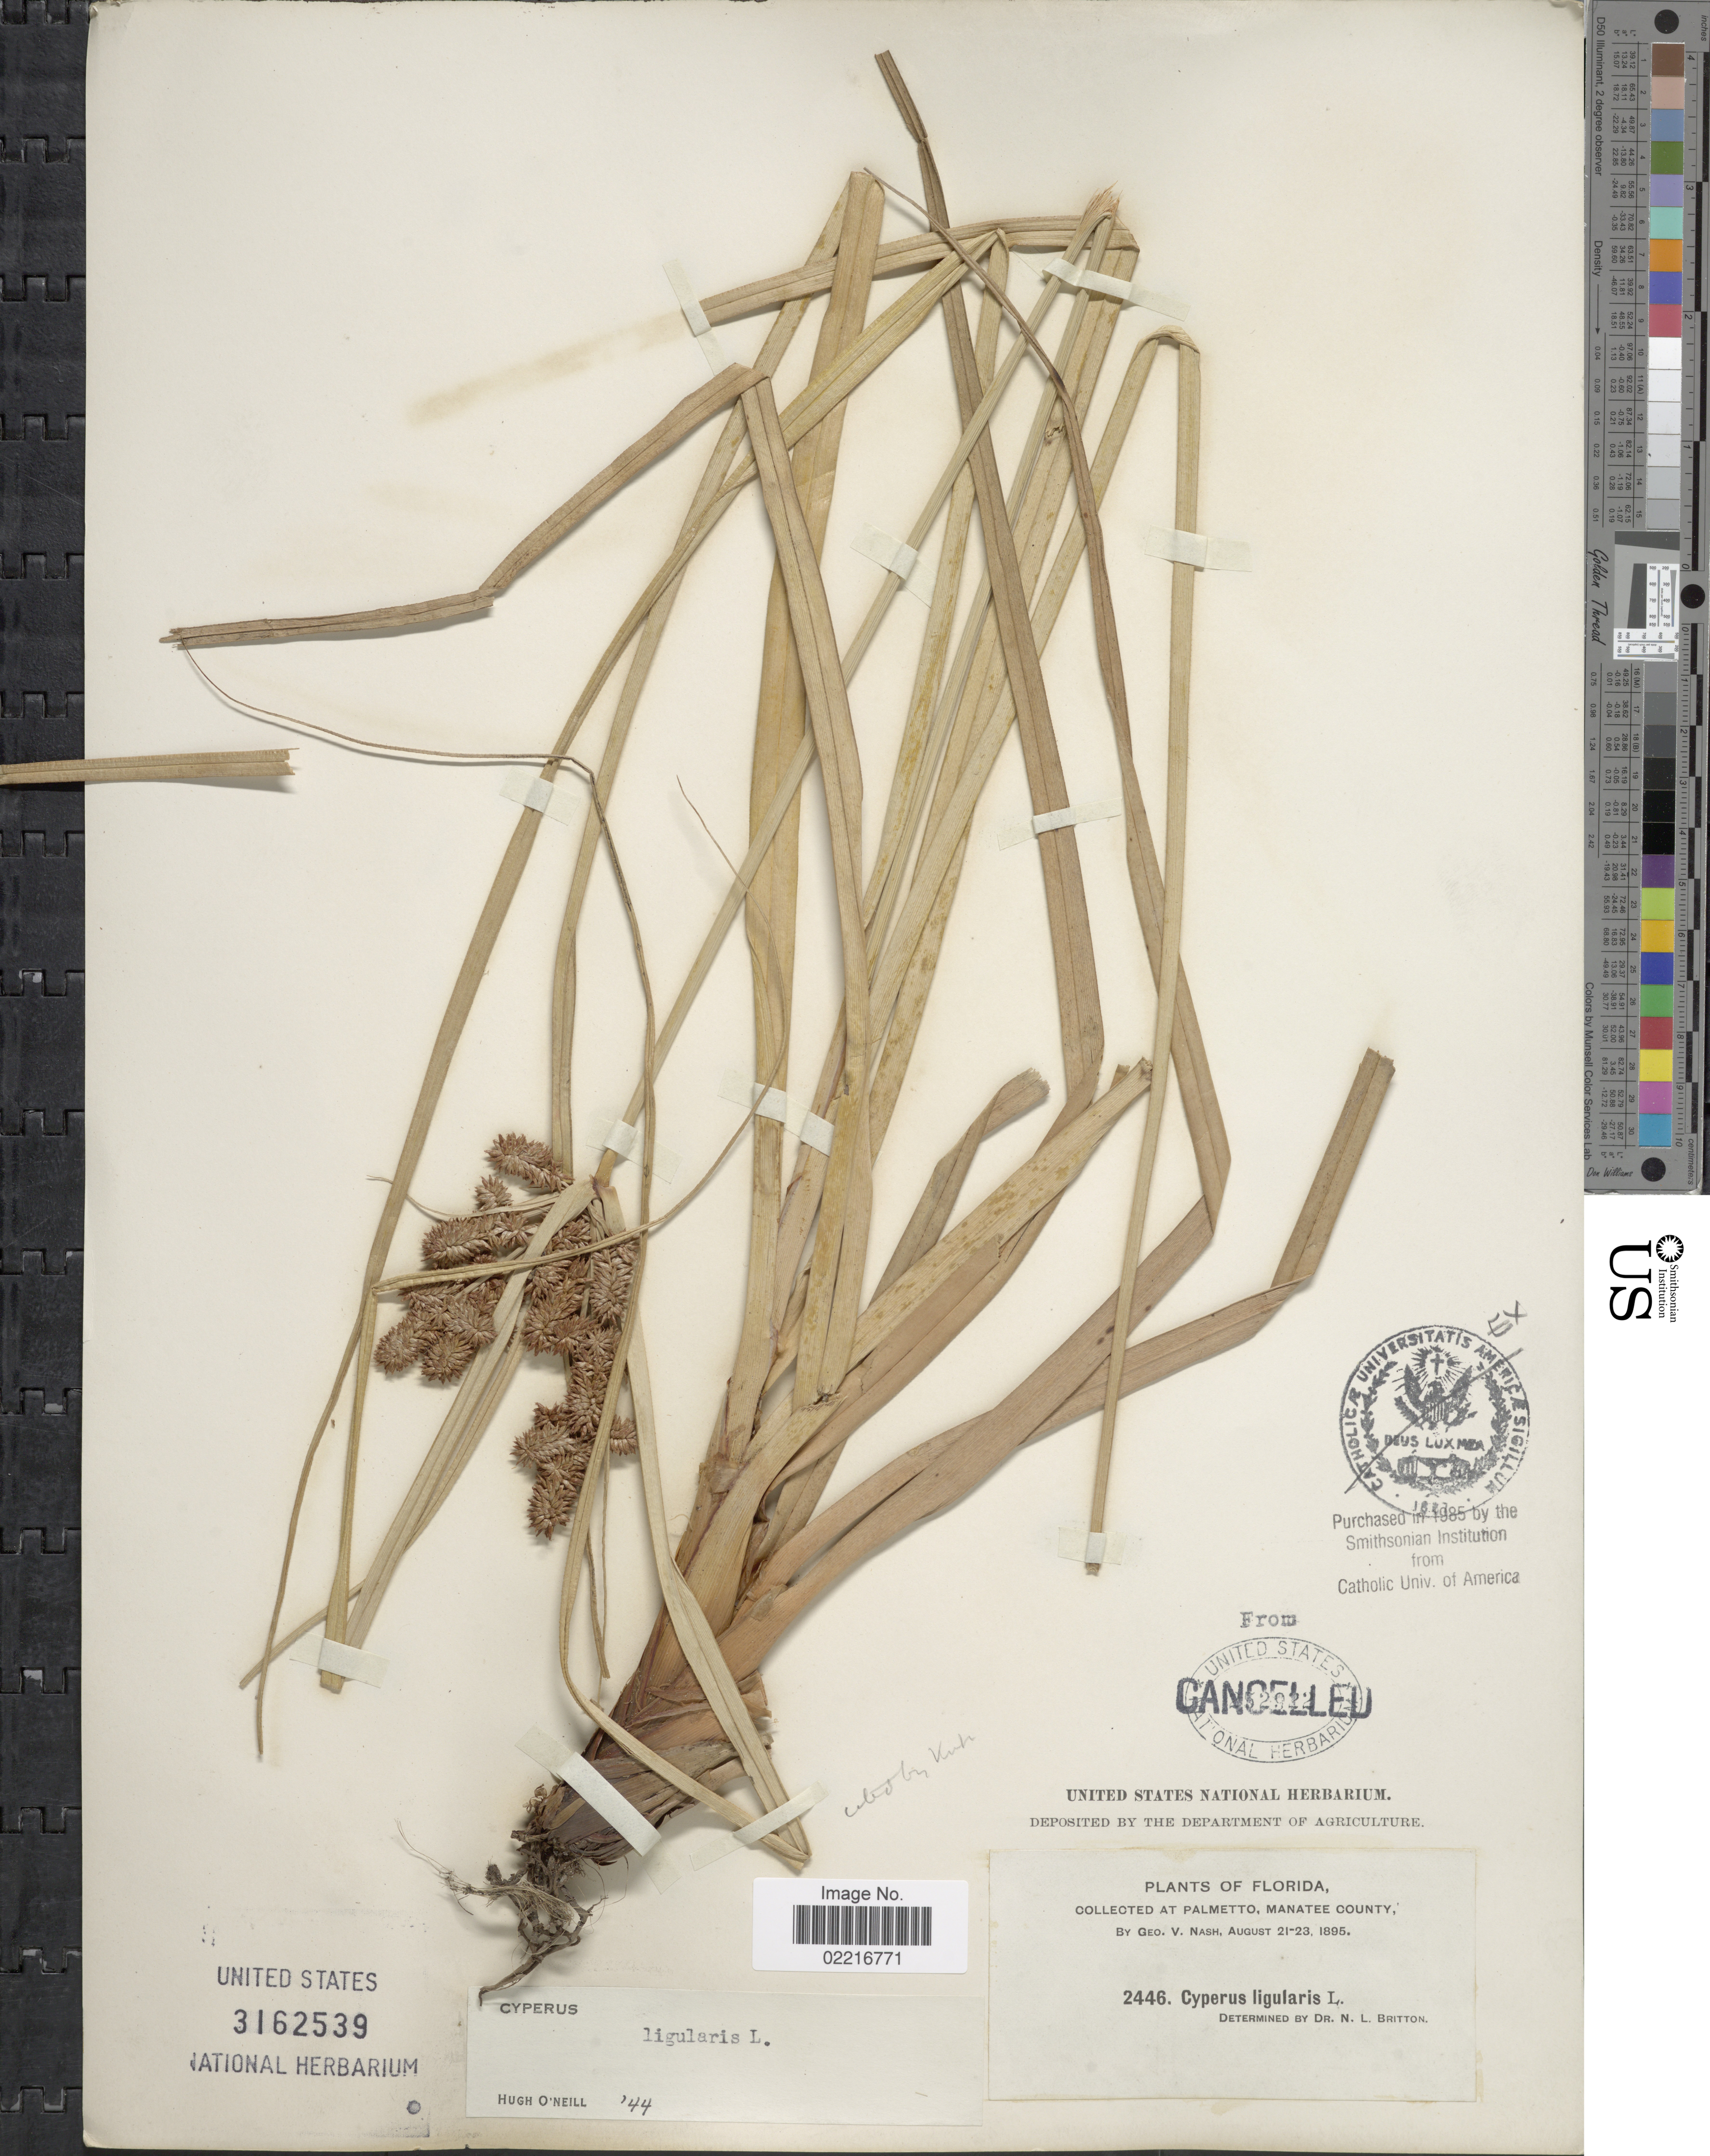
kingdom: Plantae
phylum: Tracheophyta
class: Liliopsida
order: Poales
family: Cyperaceae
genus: Cyperus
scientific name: Cyperus ligularis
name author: L.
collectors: G. V. Nash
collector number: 2446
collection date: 1895-08-21/1895-08-23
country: United States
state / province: Florida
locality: At Palmetto, Manatee County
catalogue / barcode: US 3162539